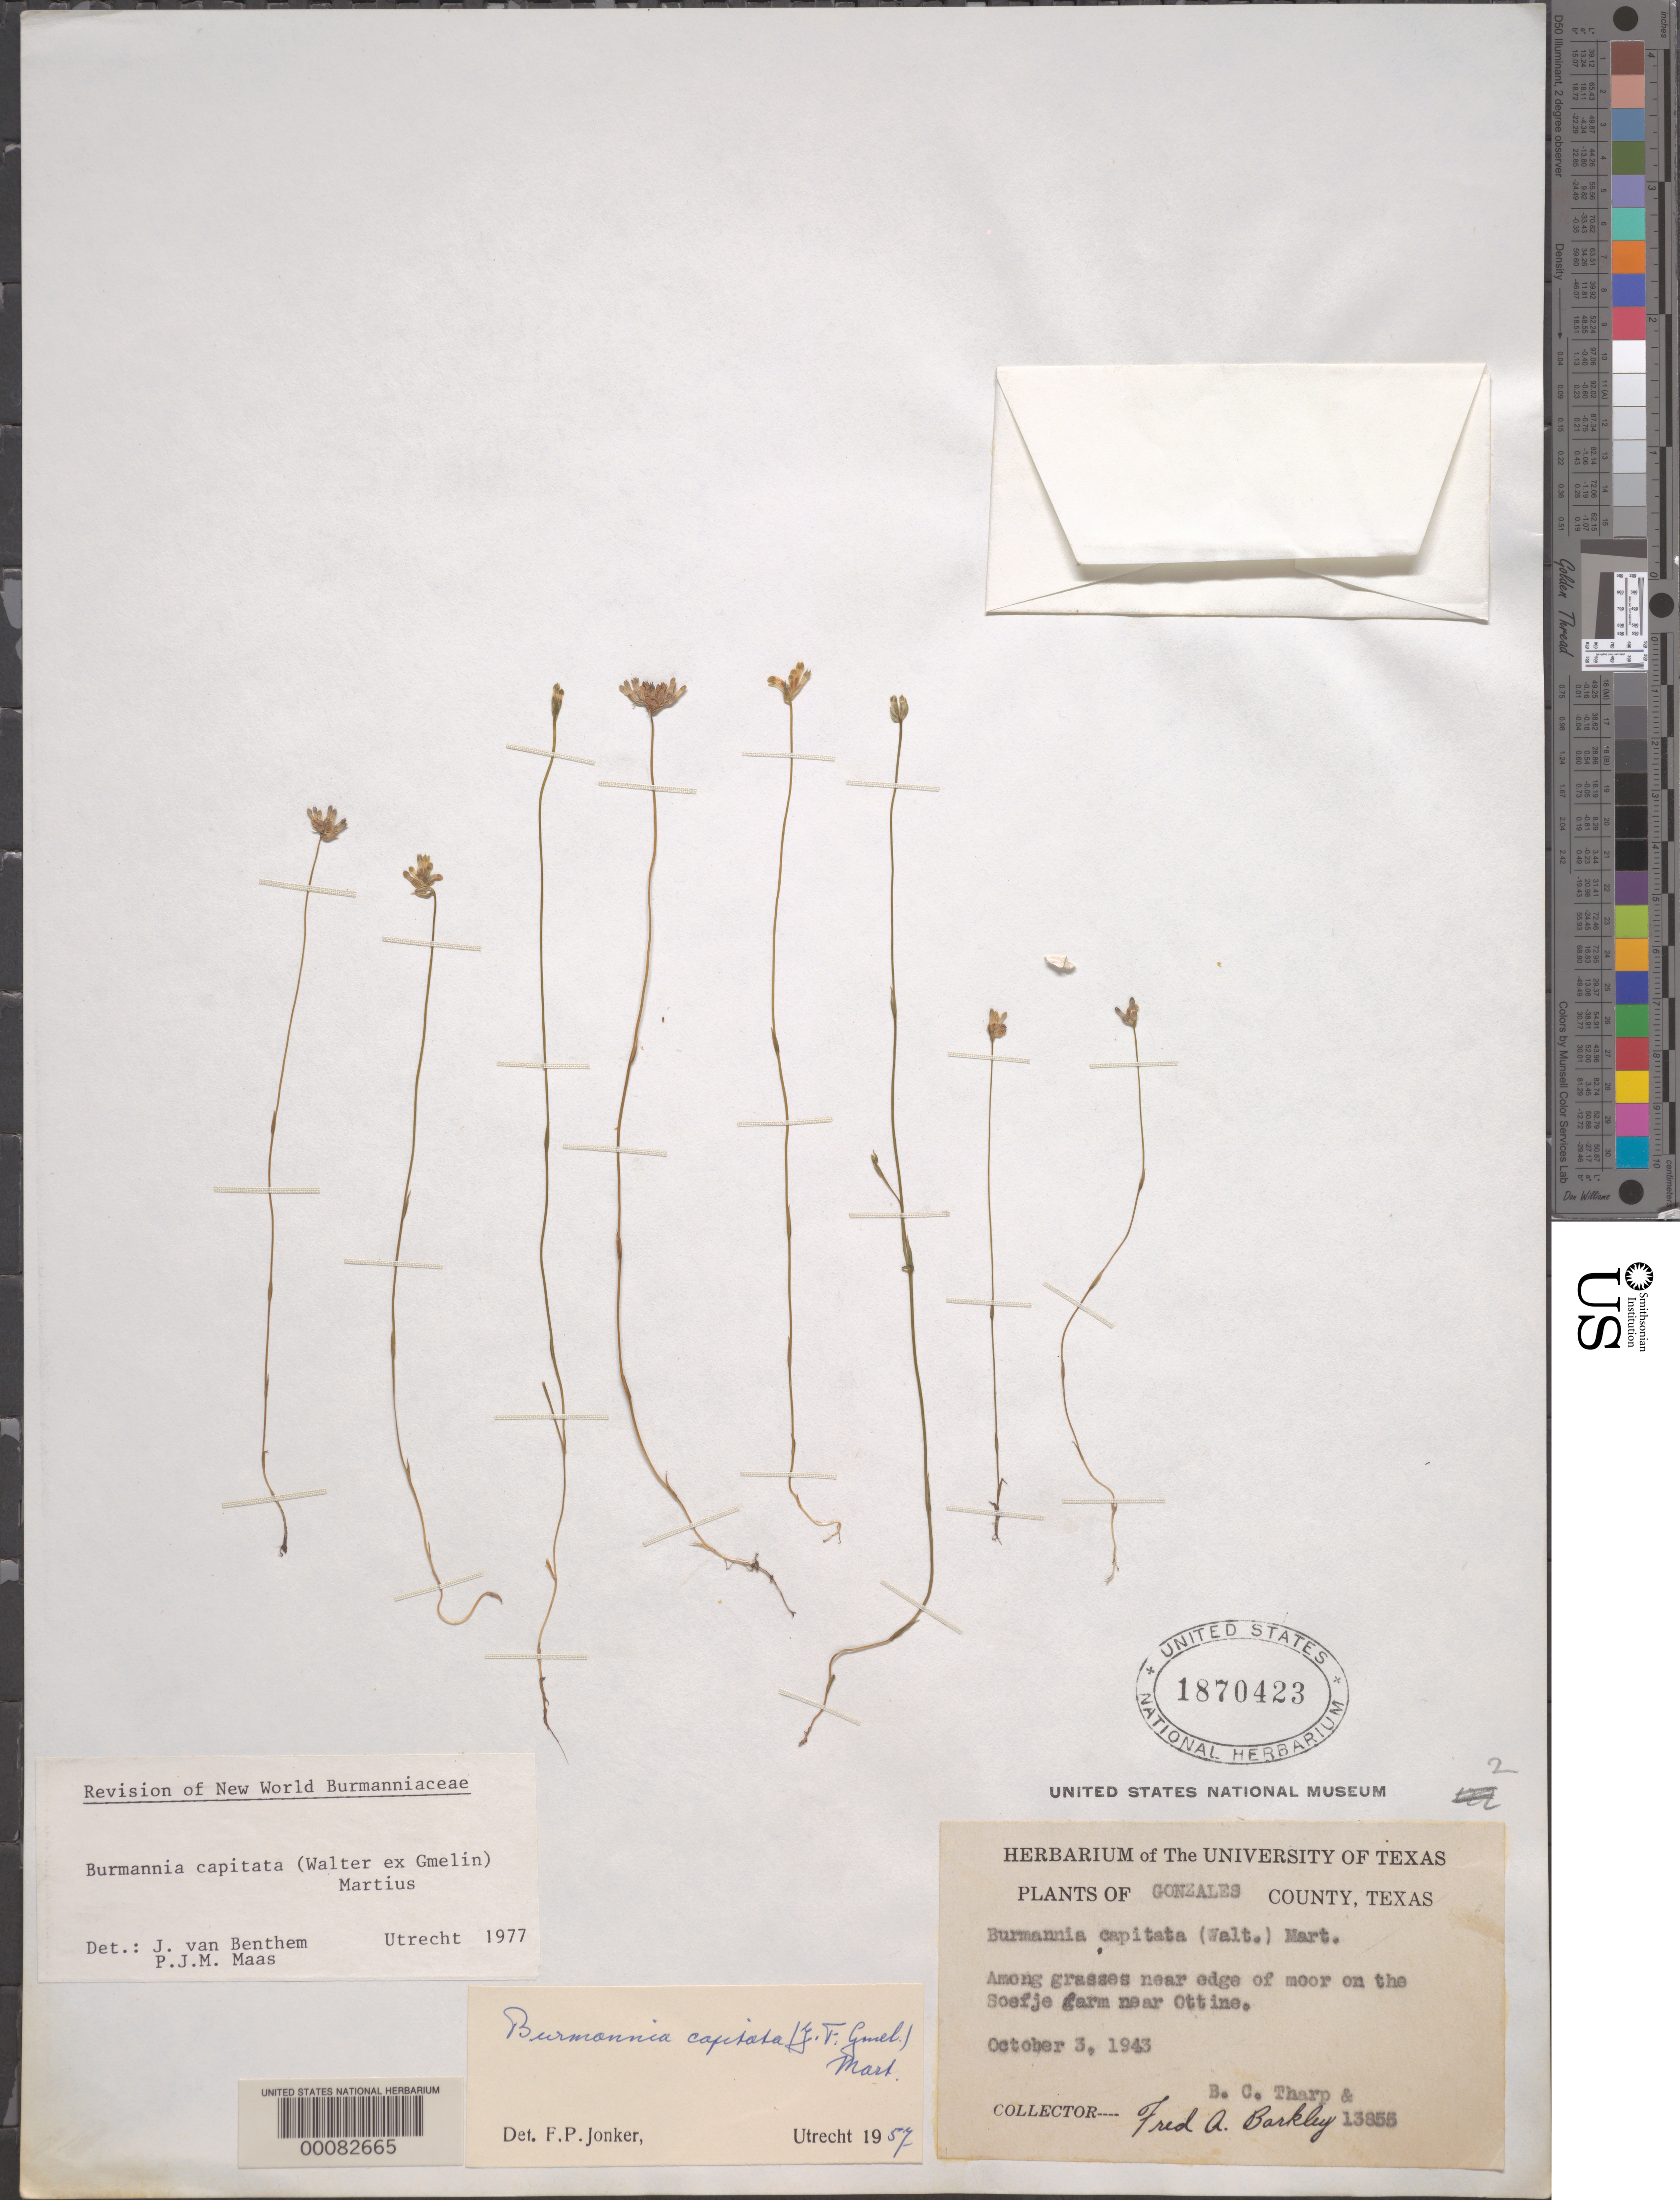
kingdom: Plantae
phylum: Tracheophyta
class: Liliopsida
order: Dioscoreales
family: Burmanniaceae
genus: Burmannia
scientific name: Burmannia capitata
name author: (Walter ex J.F. Gmel.) Mart.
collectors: B. C. Tharp & F. A. Barkley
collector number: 13855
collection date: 1943-10-03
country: United States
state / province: Texas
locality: Gonzales County. Among grasses near edge of moor on the Soefje farm near Ottine.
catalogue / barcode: US 1870423